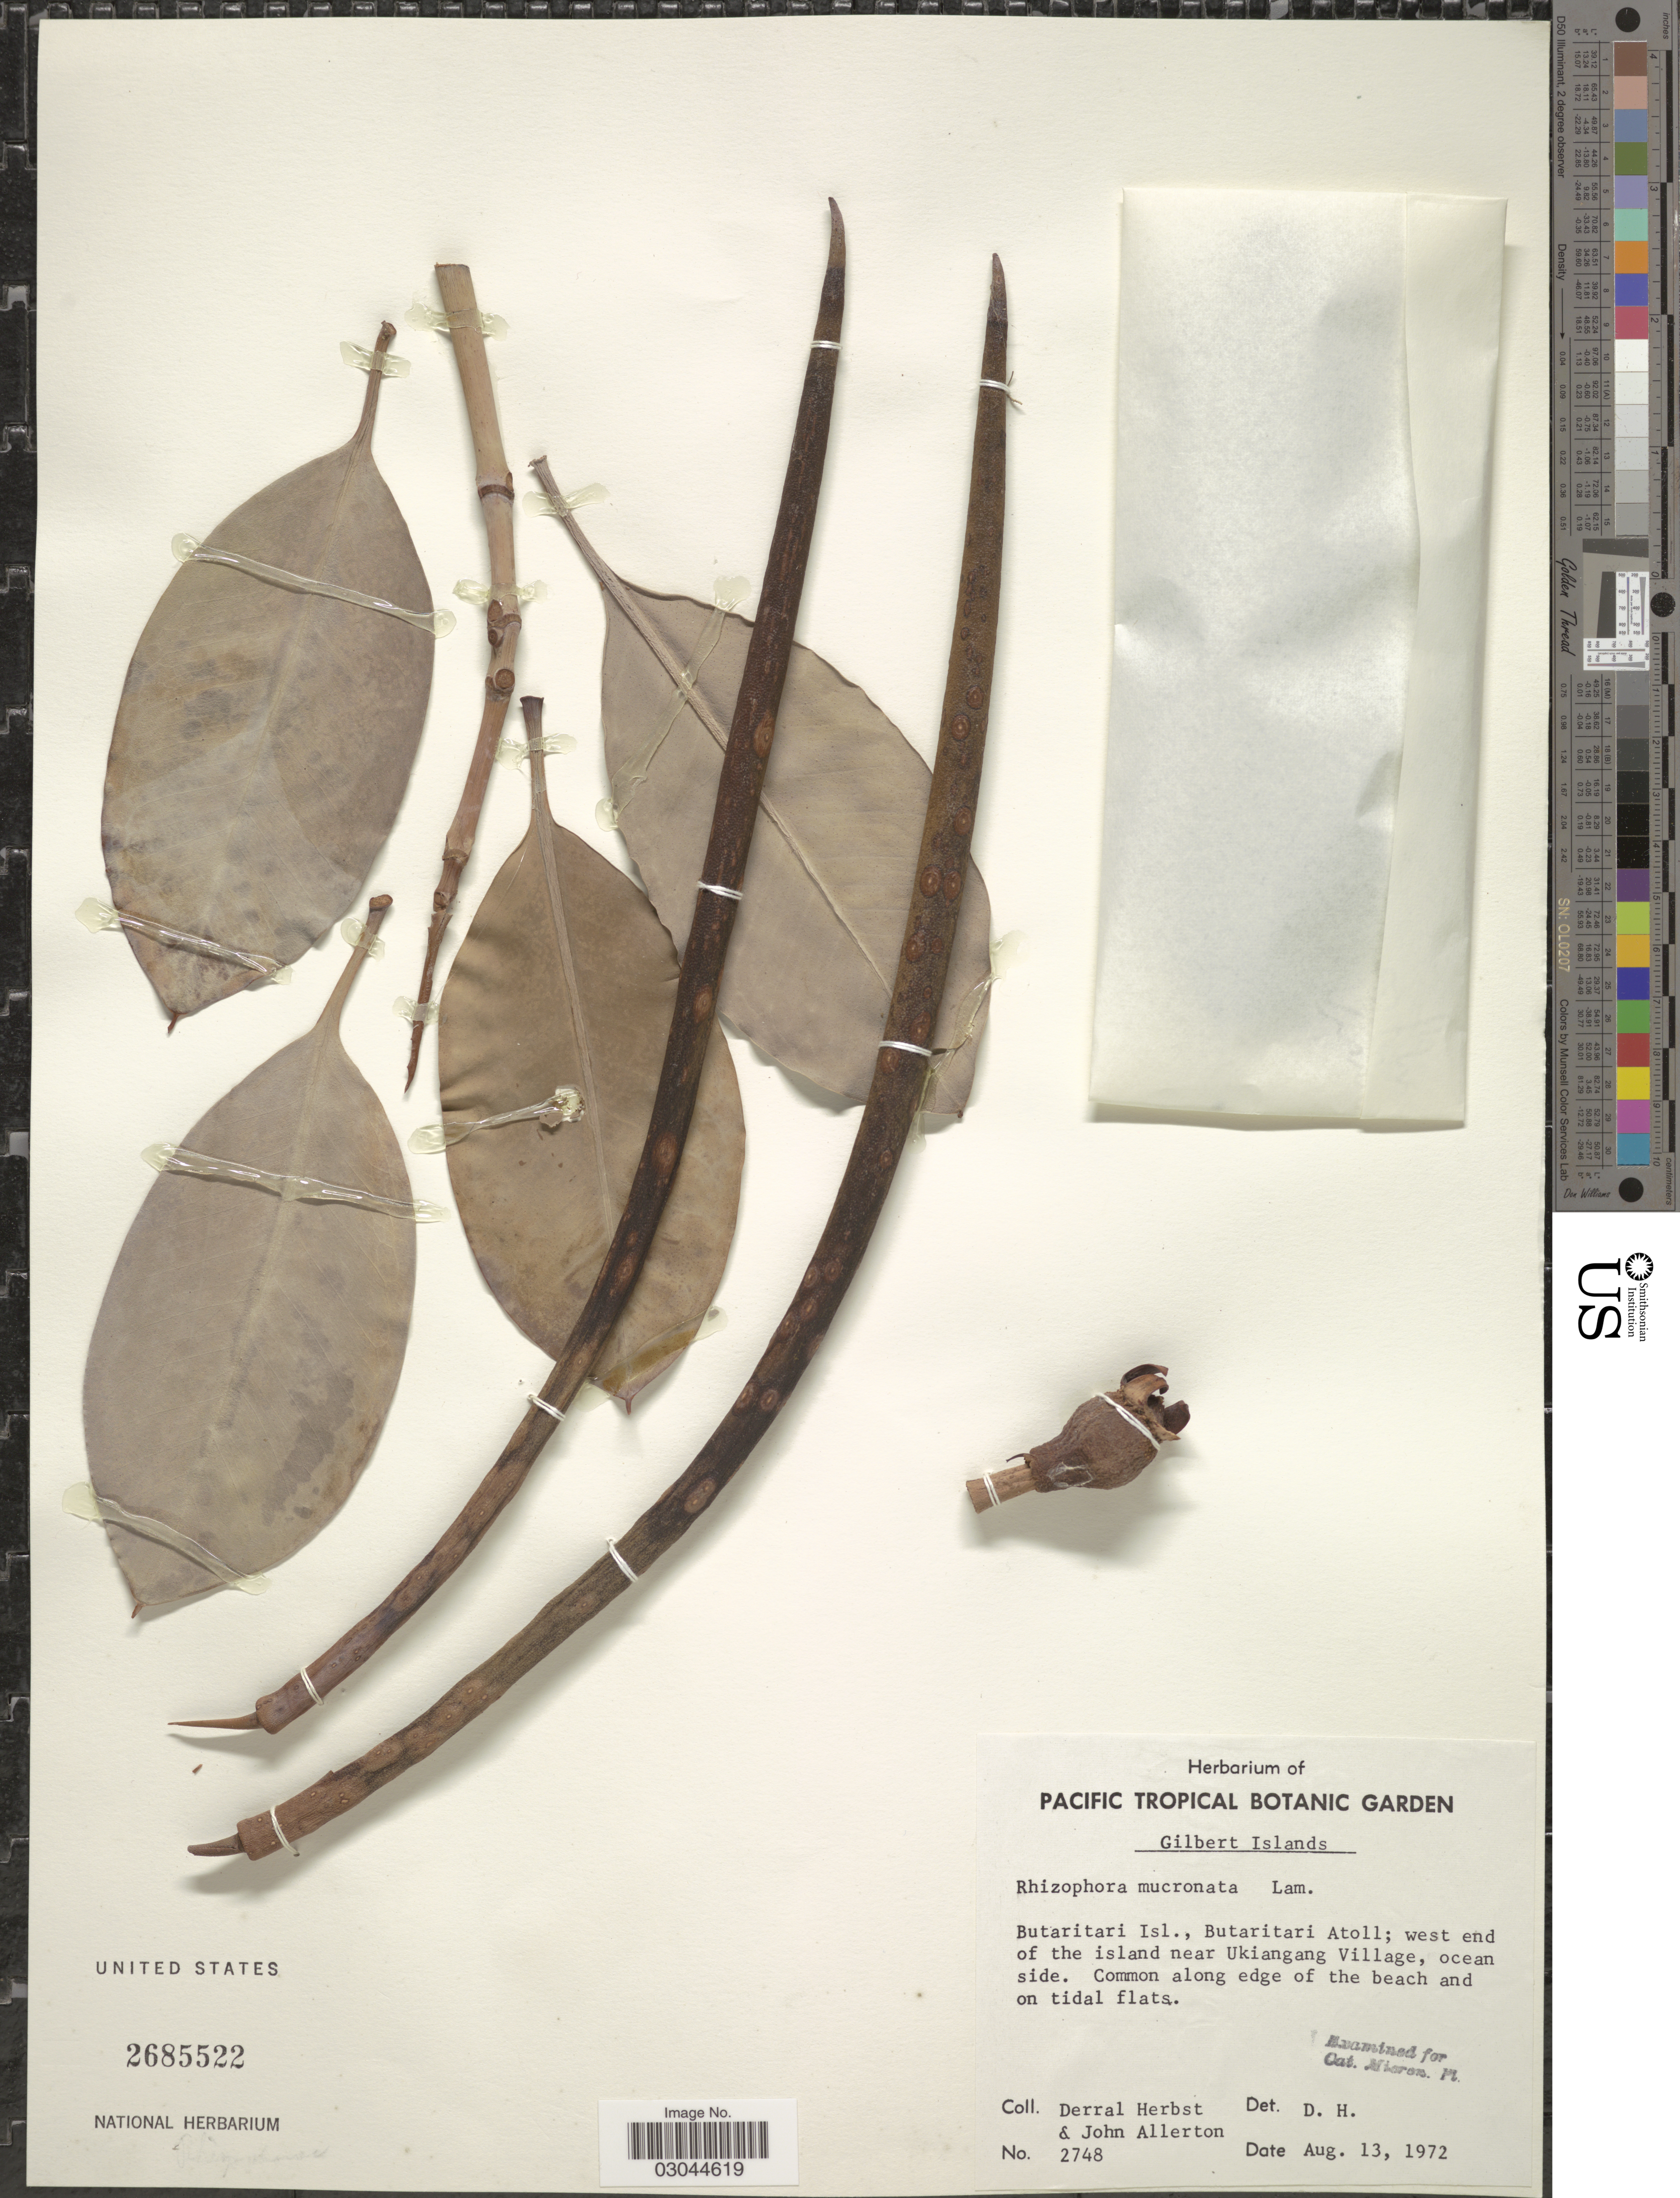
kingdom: Plantae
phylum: Tracheophyta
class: Magnoliopsida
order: Malpighiales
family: Rhizophoraceae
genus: Rhizophora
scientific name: Rhizophora mucronata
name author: Lam.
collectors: D. R. Herbst & J. Allerton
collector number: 2748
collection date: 1972-08-13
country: Kiribati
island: Butaritari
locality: Gilbert Islands. Butaritari Isl., Butaritari Atoll; west end of the island near Ukiangang Village, ocean side.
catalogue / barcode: US 2685522